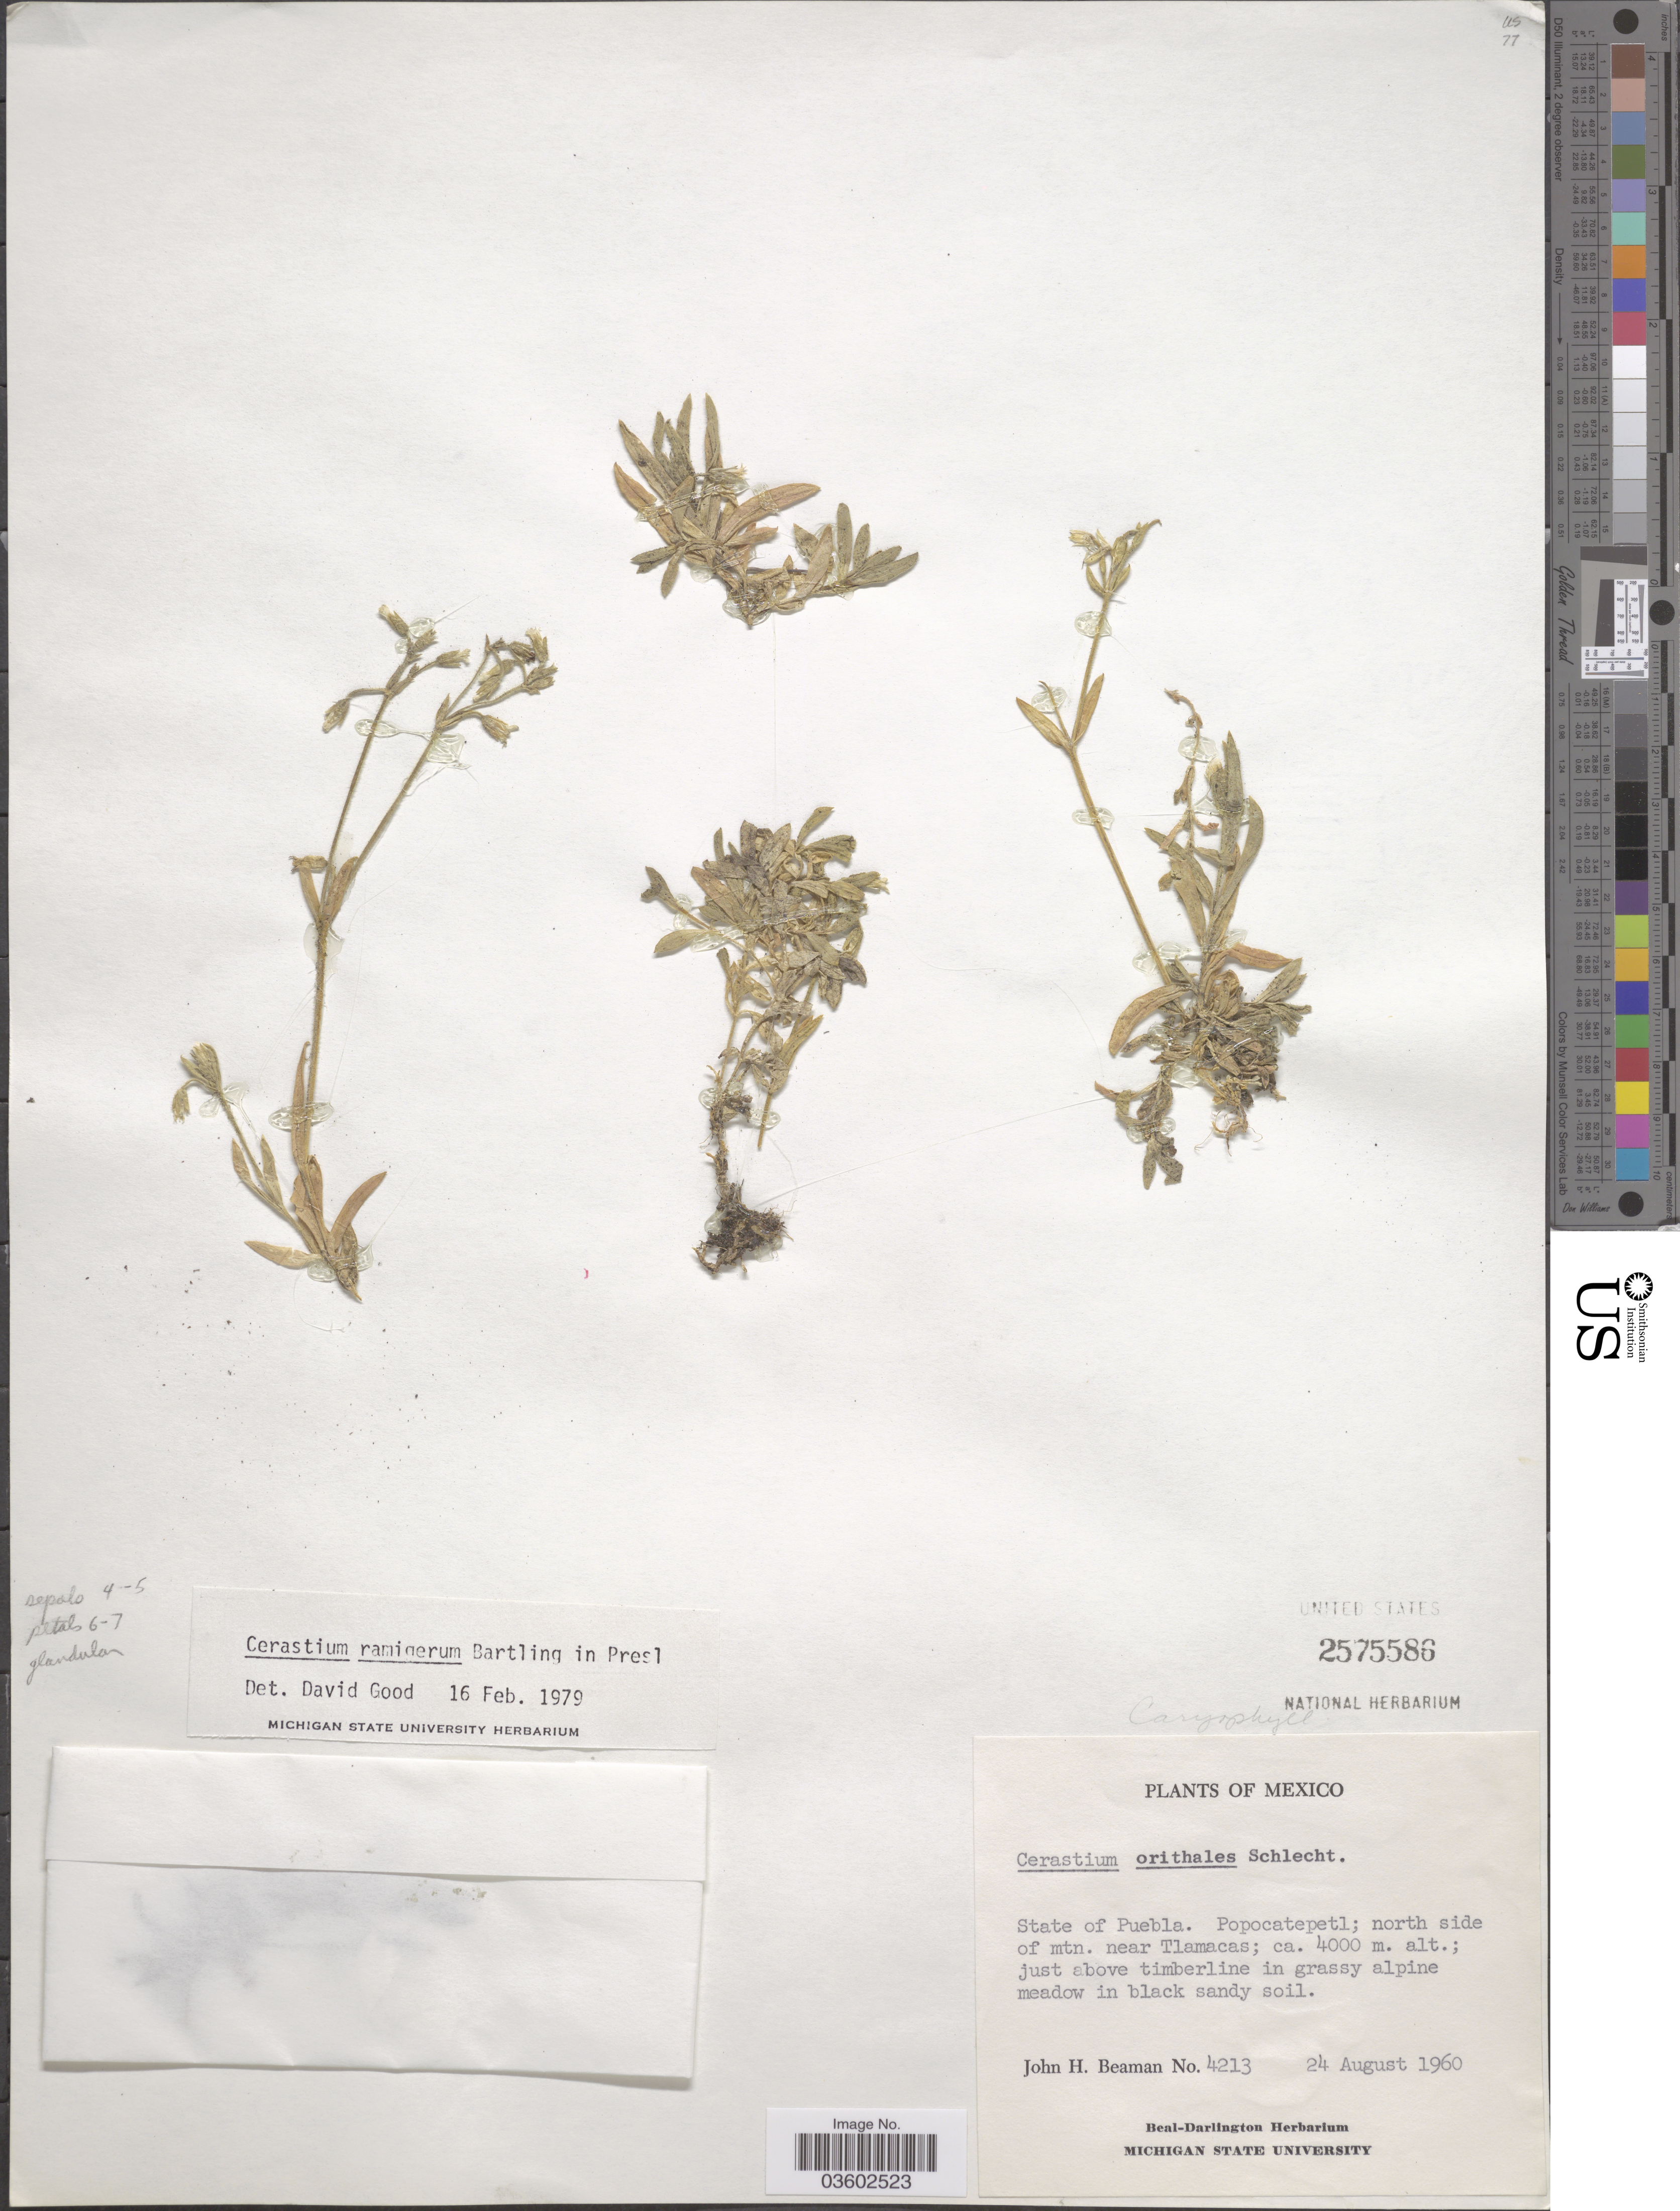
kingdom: Plantae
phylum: Tracheophyta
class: Magnoliopsida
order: Caryophyllales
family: Caryophyllaceae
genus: Cerastium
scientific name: Cerastium ramigerum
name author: Bartl.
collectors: J. H. Beaman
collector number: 4213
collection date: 1960-08-24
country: Mexico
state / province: Puebla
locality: Popocatepetl; north side of mtn. near Tlamacas.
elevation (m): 4000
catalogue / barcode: US 2575586